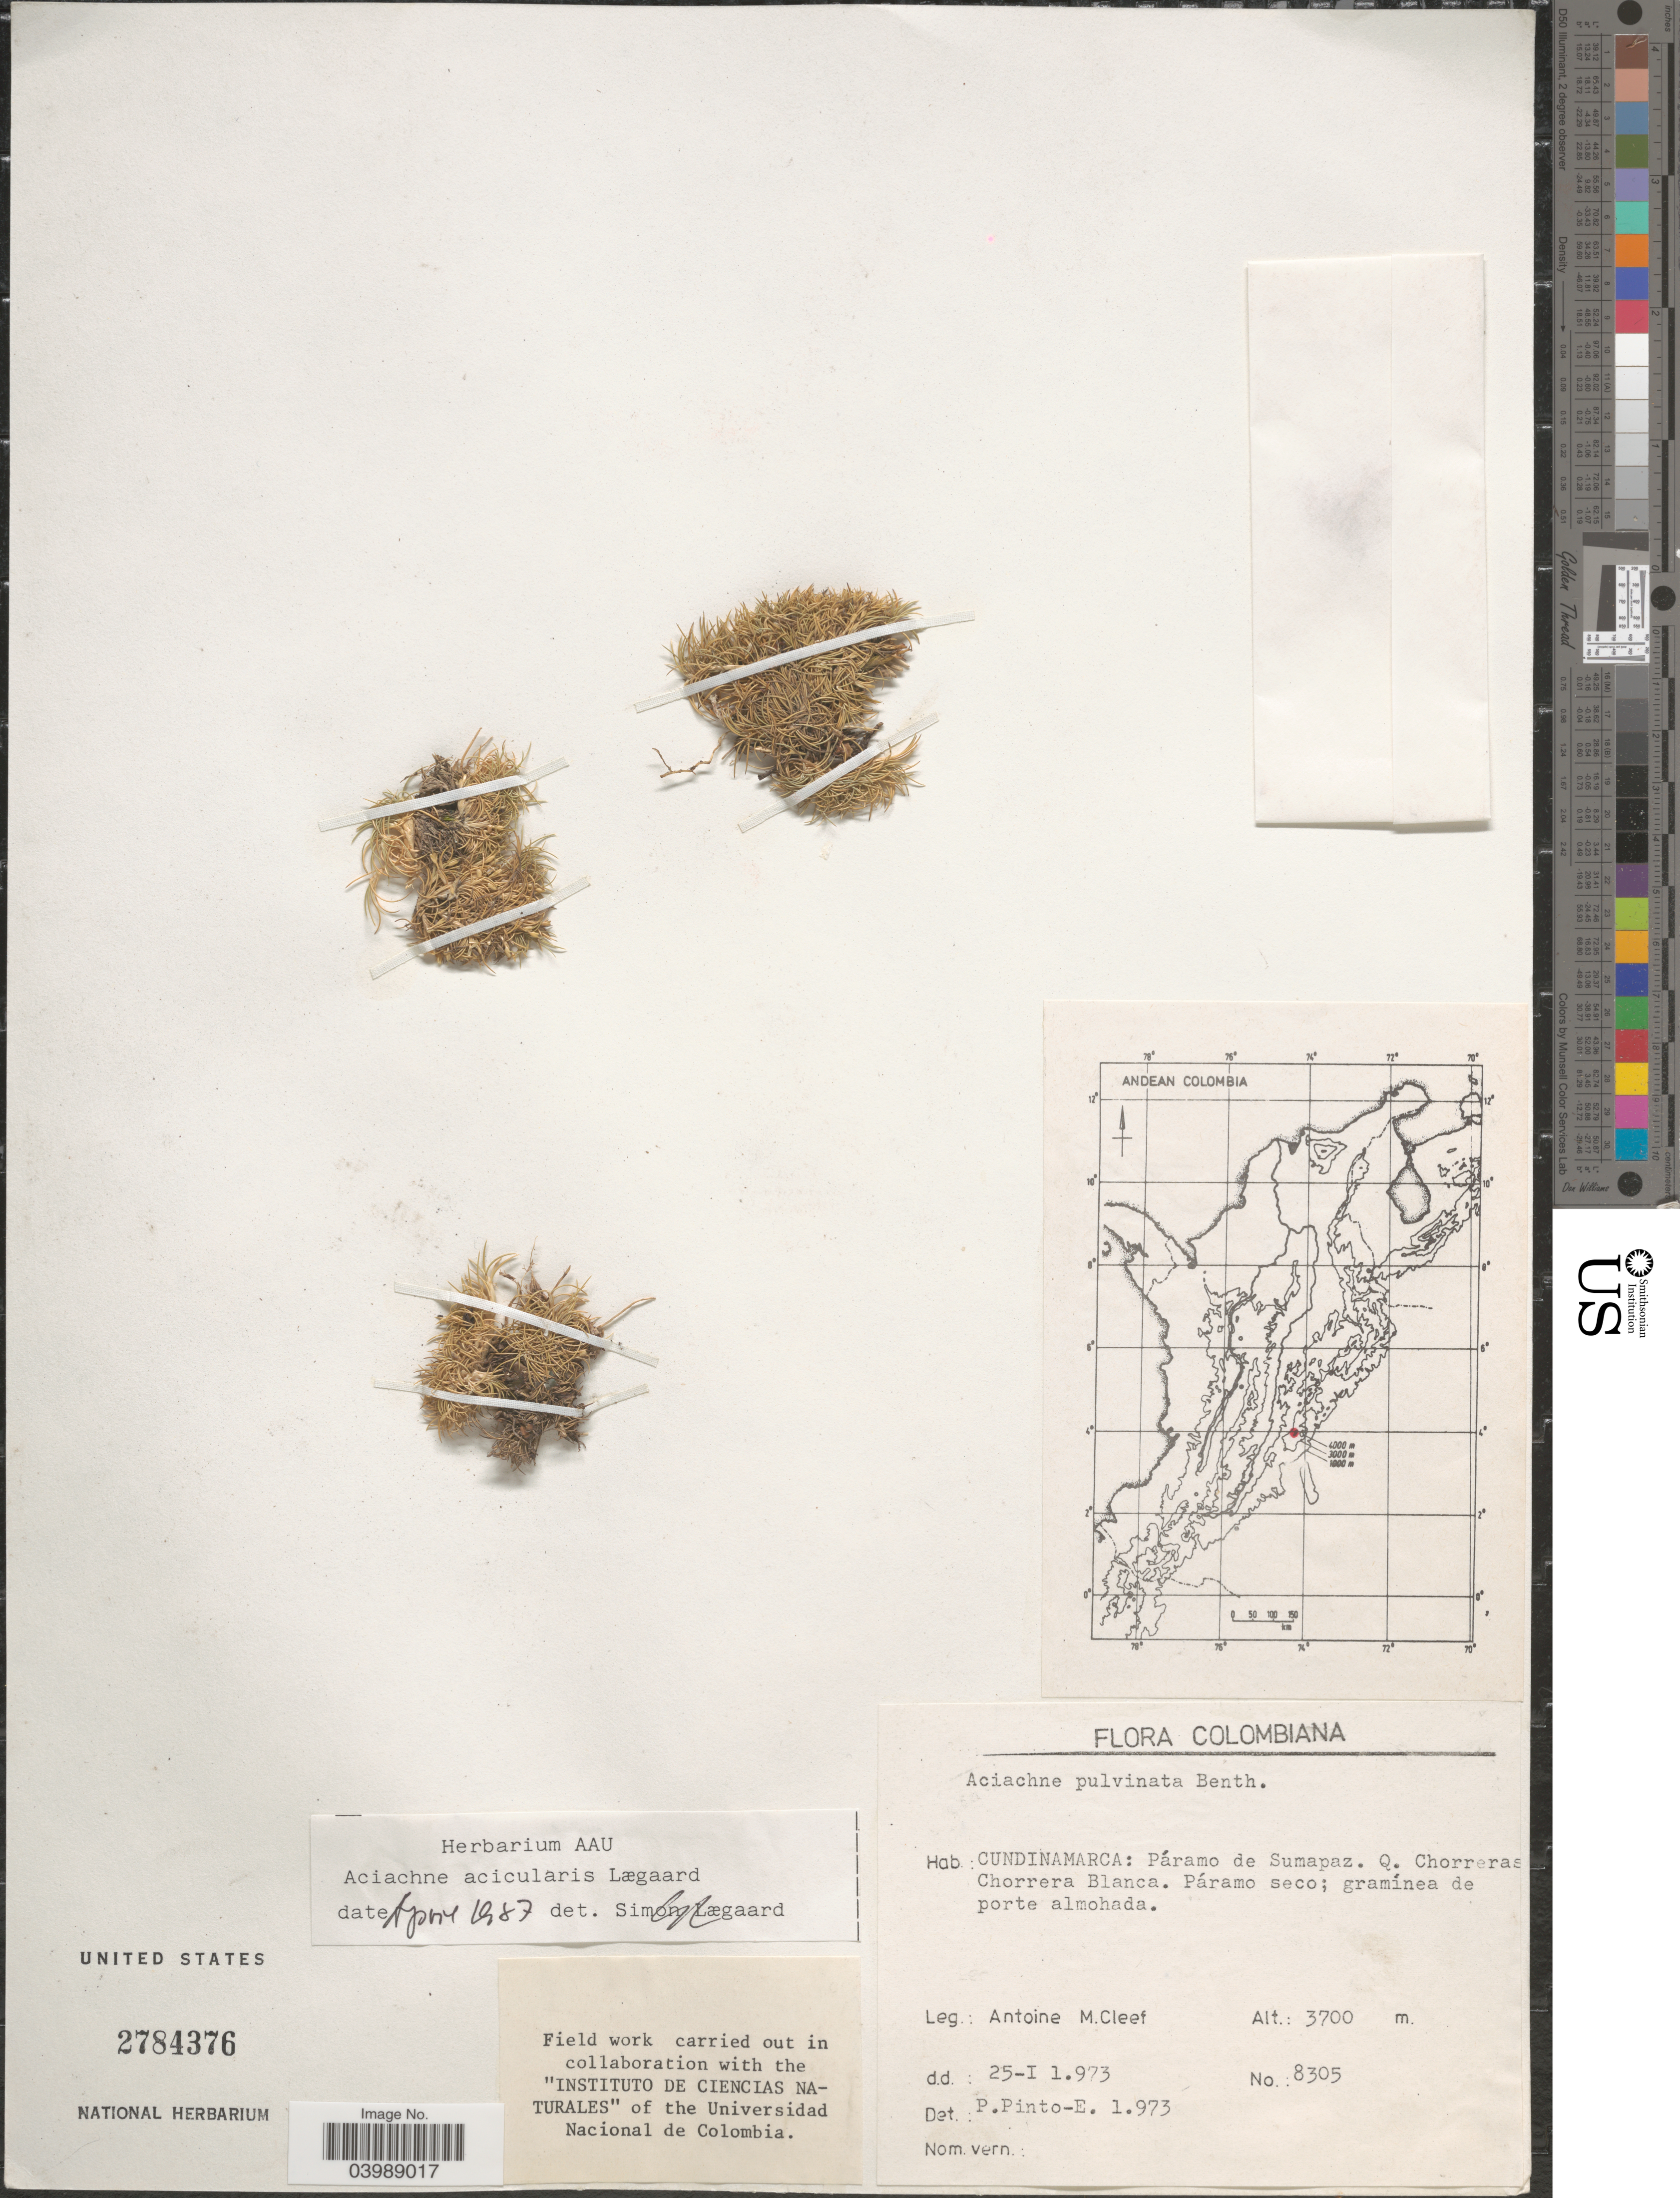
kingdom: Plantae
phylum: Tracheophyta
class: Liliopsida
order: Poales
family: Poaceae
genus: Aciachne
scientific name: Aciachne acicularis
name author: Lægaard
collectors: A. M. Cleef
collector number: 8305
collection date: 1973-01-25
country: Colombia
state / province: Cundinamarca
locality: Páramo de Sumapaz. Q. Chorreras. Chorrera Blanca. Páramo seco; gramínea de porte almohada.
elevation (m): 3700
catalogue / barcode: US 2784376